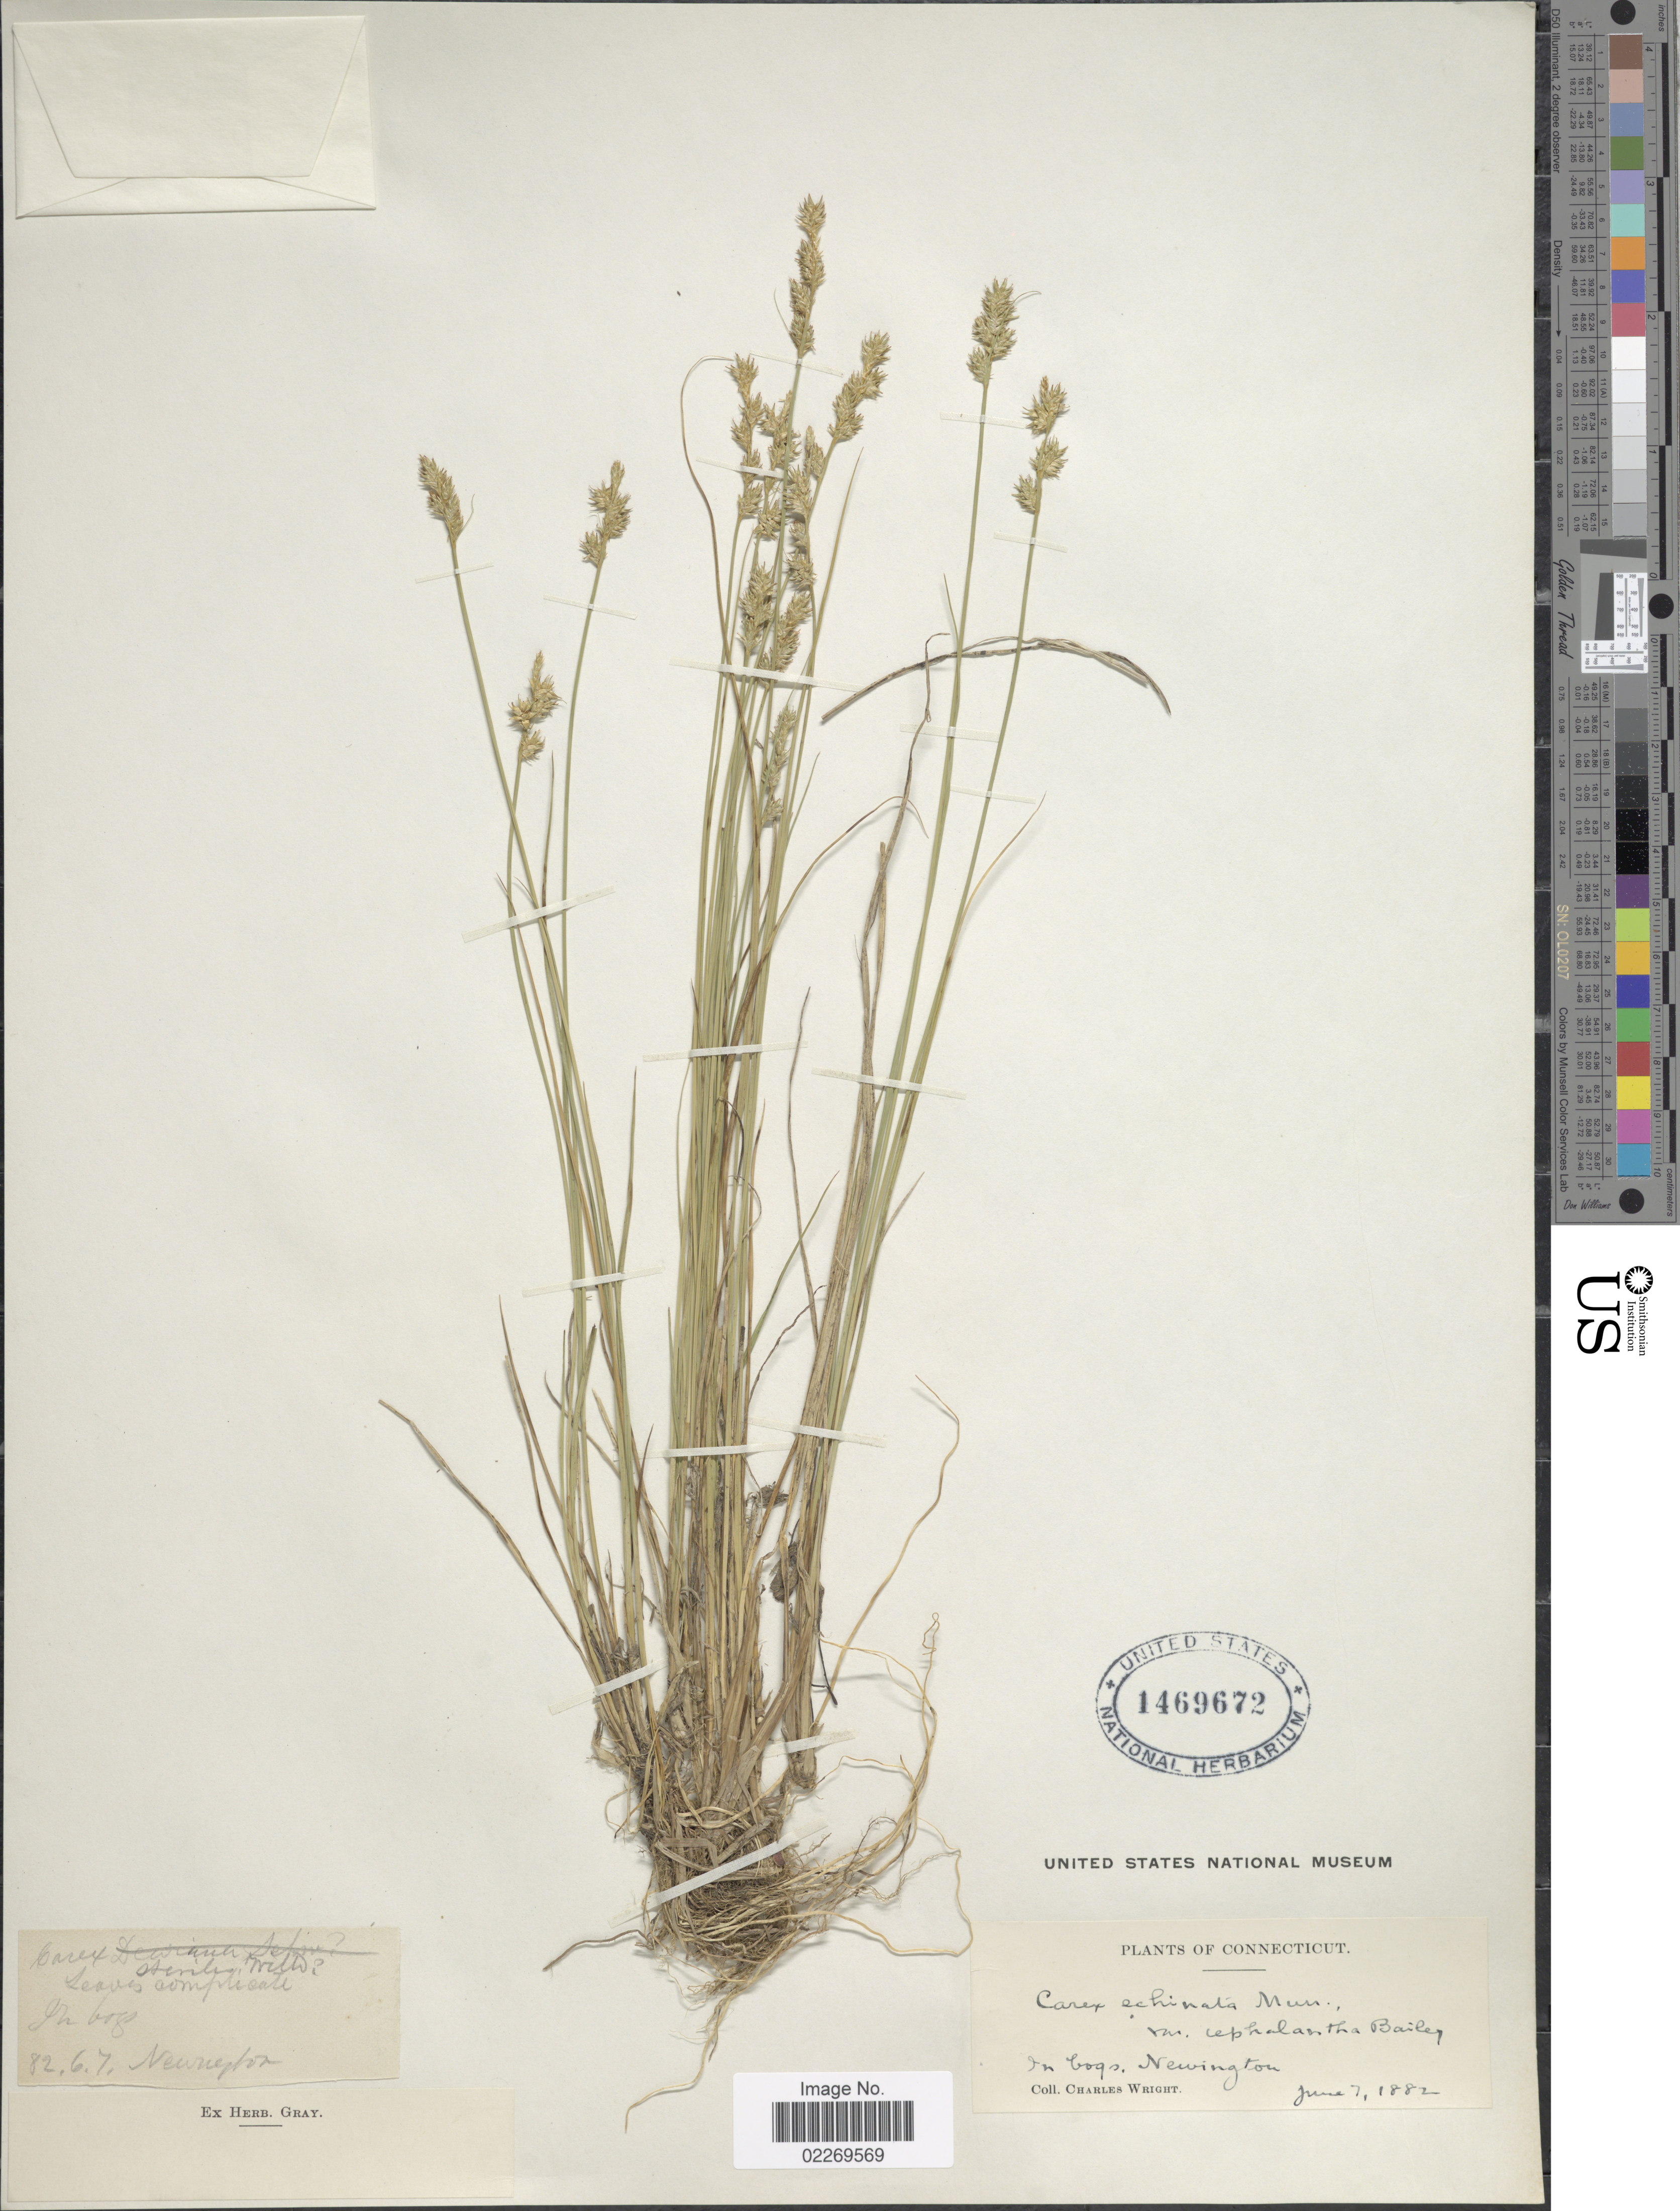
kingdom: Plantae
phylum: Tracheophyta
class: Liliopsida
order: Poales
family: Cyperaceae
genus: Carex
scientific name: Carex echinata subsp. echinata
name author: Murray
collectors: C. Wright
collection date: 1882-06-07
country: United States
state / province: Connecticut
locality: Newington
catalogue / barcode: US 1469672